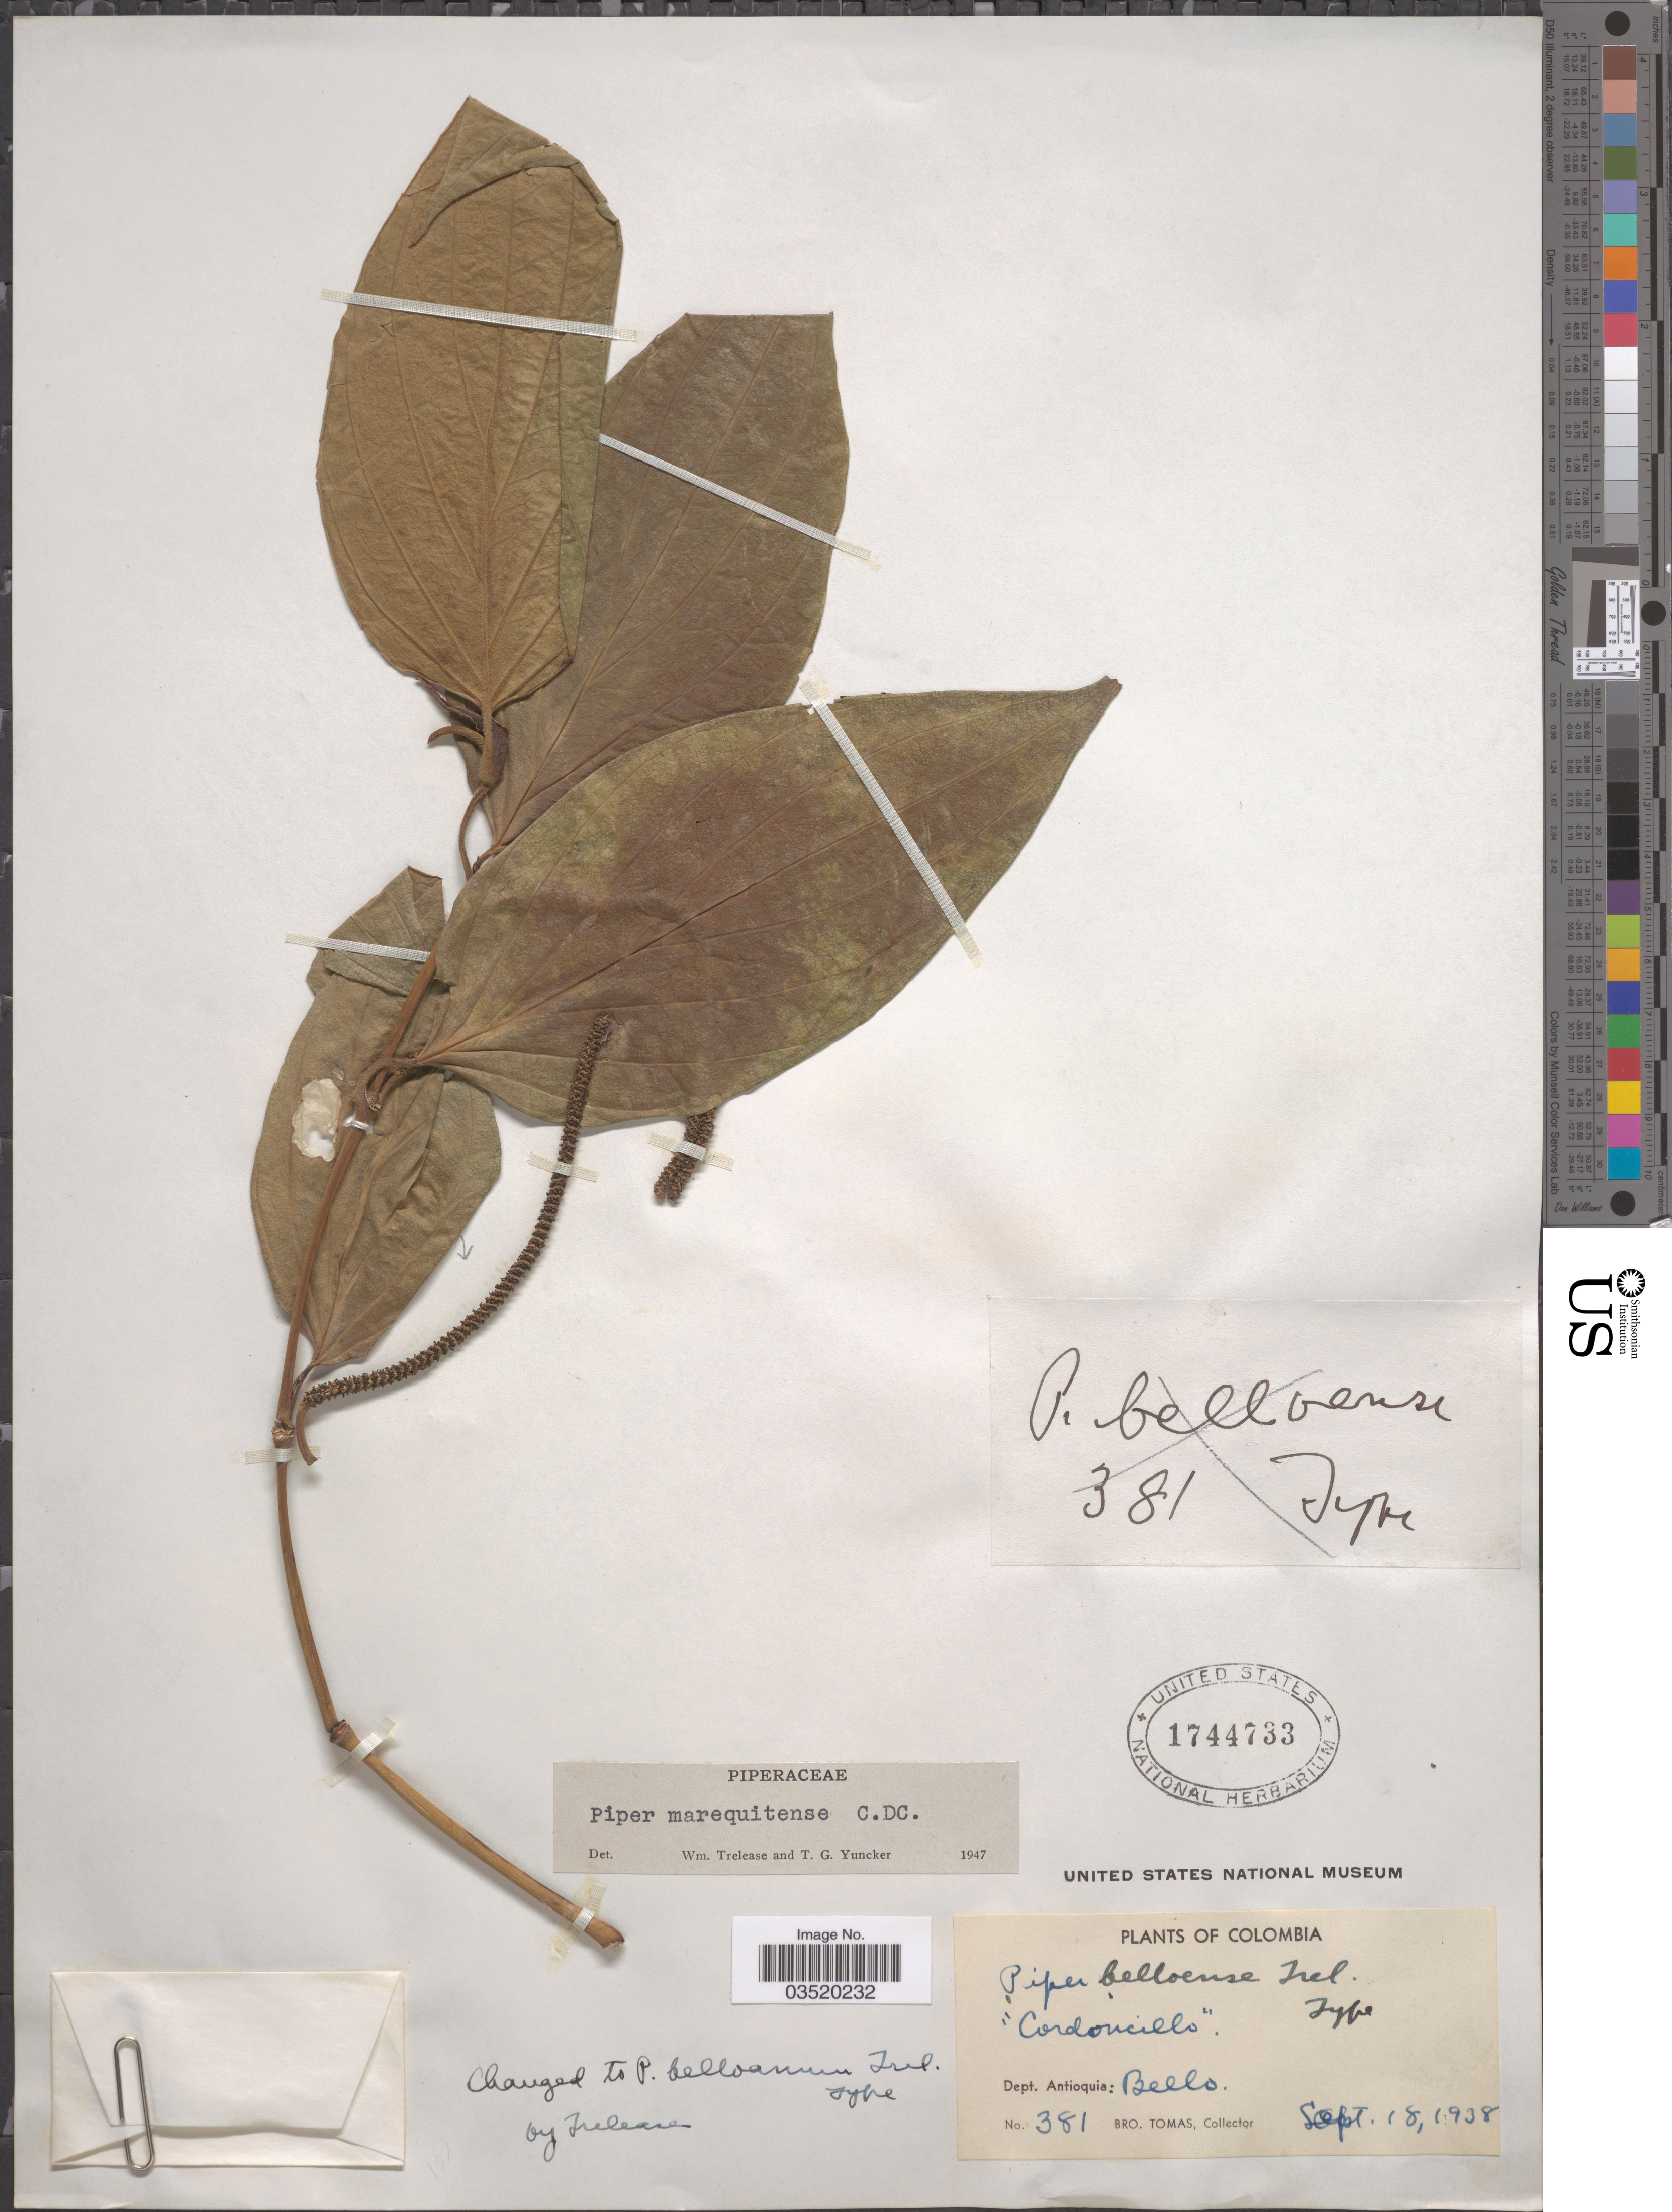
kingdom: Plantae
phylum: Tracheophyta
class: Magnoliopsida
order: Piperales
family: Piperaceae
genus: Piper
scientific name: Piper marequitense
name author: C. DC.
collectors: B. Tomas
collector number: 381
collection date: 1938-09-18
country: Colombia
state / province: Antioquia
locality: Dept. Antioquia: Bello.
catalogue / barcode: US 1744733